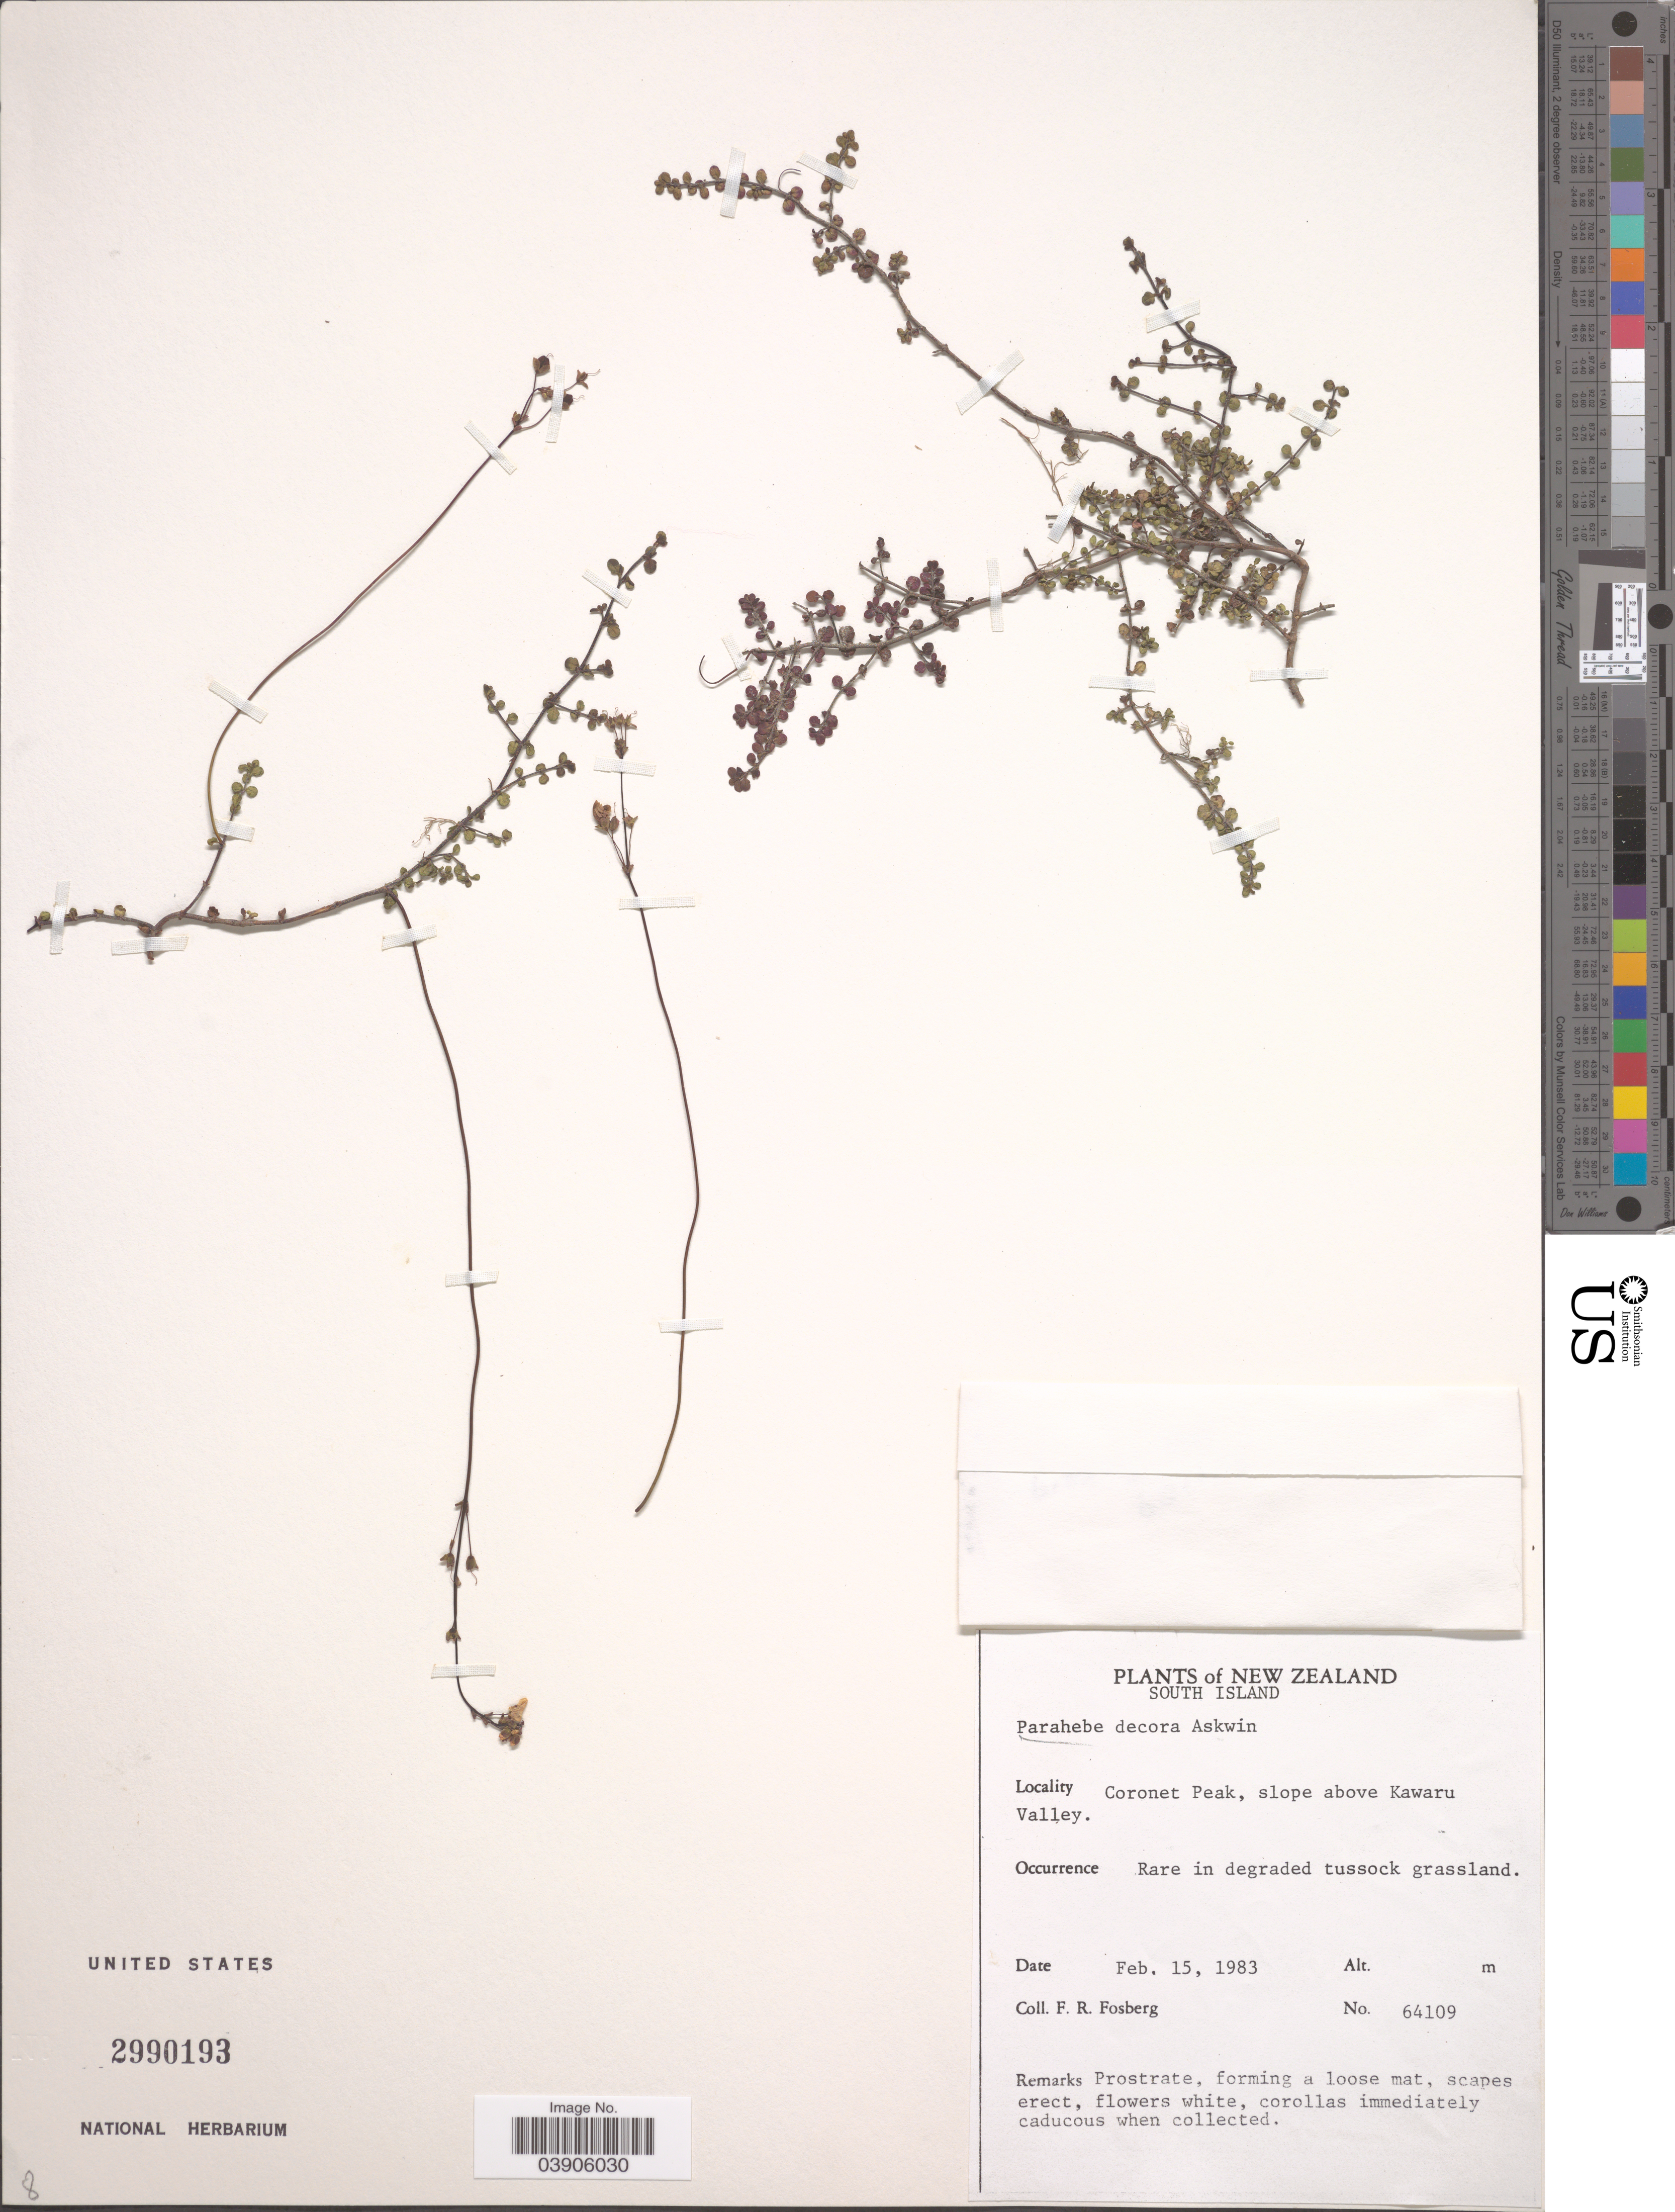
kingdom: Plantae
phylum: Tracheophyta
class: Magnoliopsida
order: Lamiales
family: Plantaginaceae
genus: Parahebe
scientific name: Parahebe decora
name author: Ashwin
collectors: F. R. Fosberg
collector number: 64109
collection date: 1983-02-15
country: New Zealand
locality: South Island. Coronet Peak, slope above Kawaru Valley.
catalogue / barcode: US 2990193